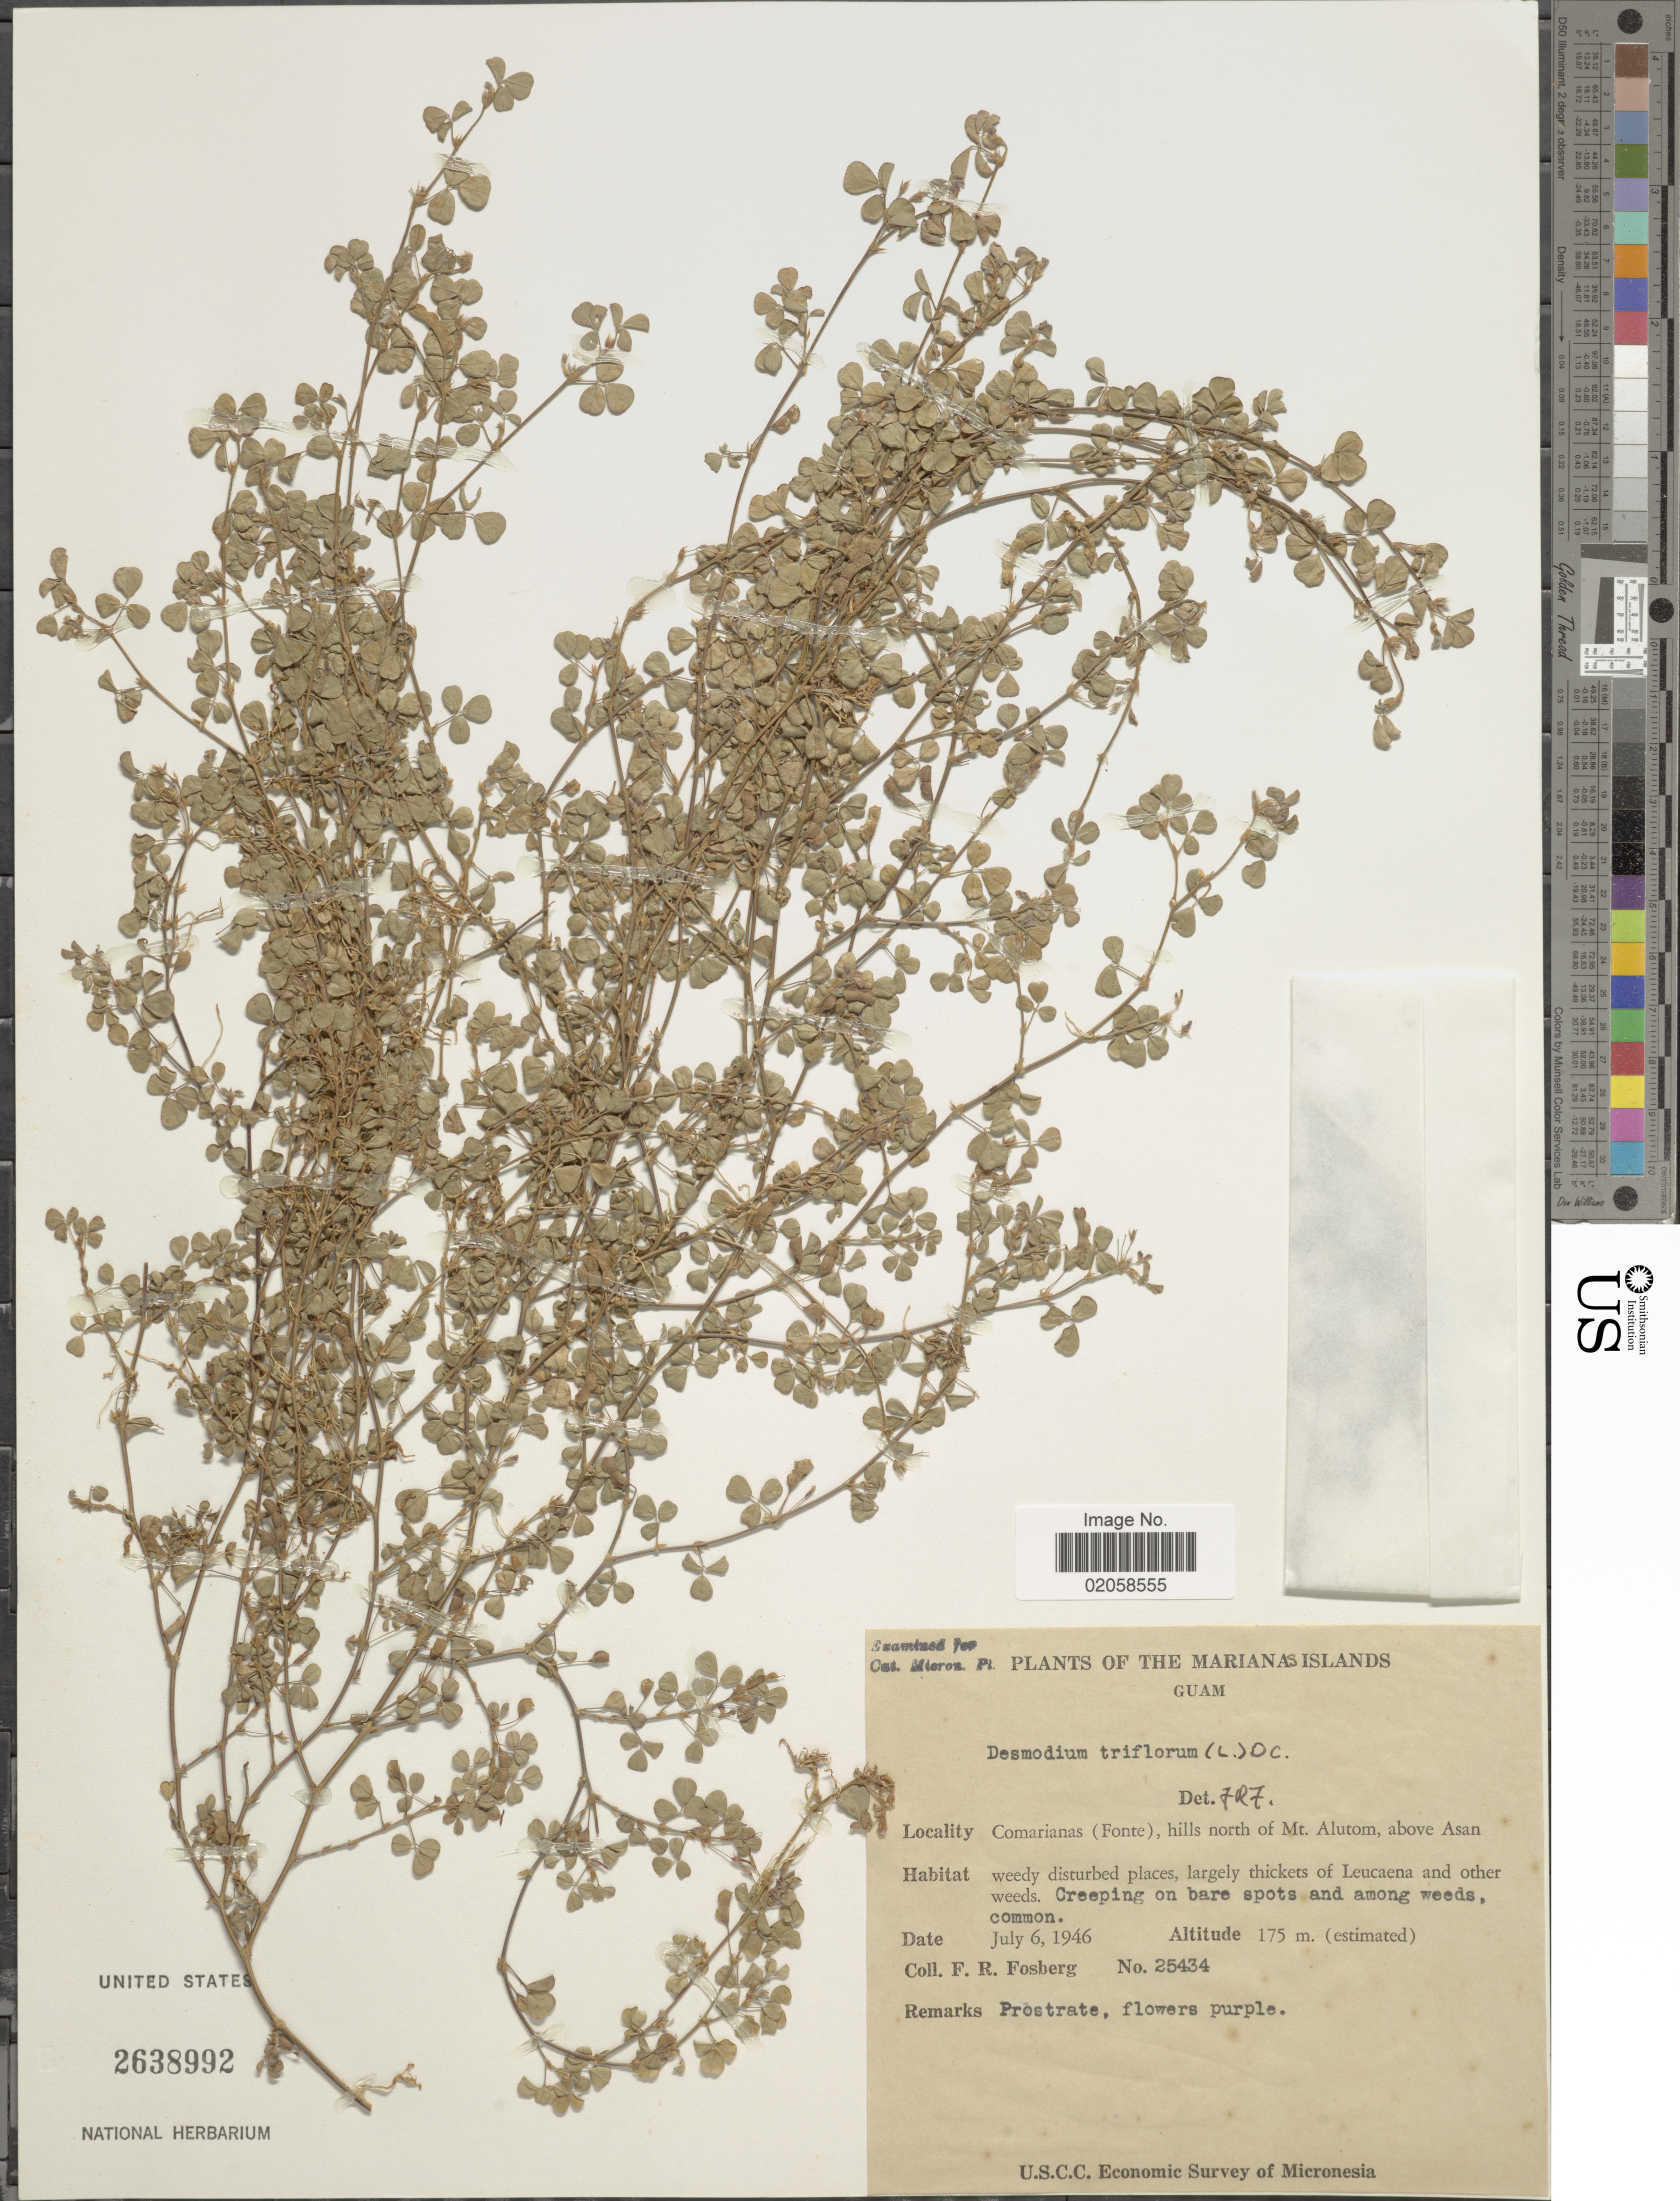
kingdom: Plantae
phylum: Tracheophyta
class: Magnoliopsida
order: Fabales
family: Fabaceae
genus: Grona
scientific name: Grona triflora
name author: (L.) H. Ohashi & K. Ohashi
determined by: Strong, Mark T., (BOT), Smithsonian Institution - National Museum of Natural History (UNITED STATES)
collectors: F. R. Fosberg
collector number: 25434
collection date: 1946-07-06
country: Guam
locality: The Mariana Islands, Guam, Comarianas (Fonte), hills north of Mt. Alutom, above Asan.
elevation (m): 175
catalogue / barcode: US 2638992